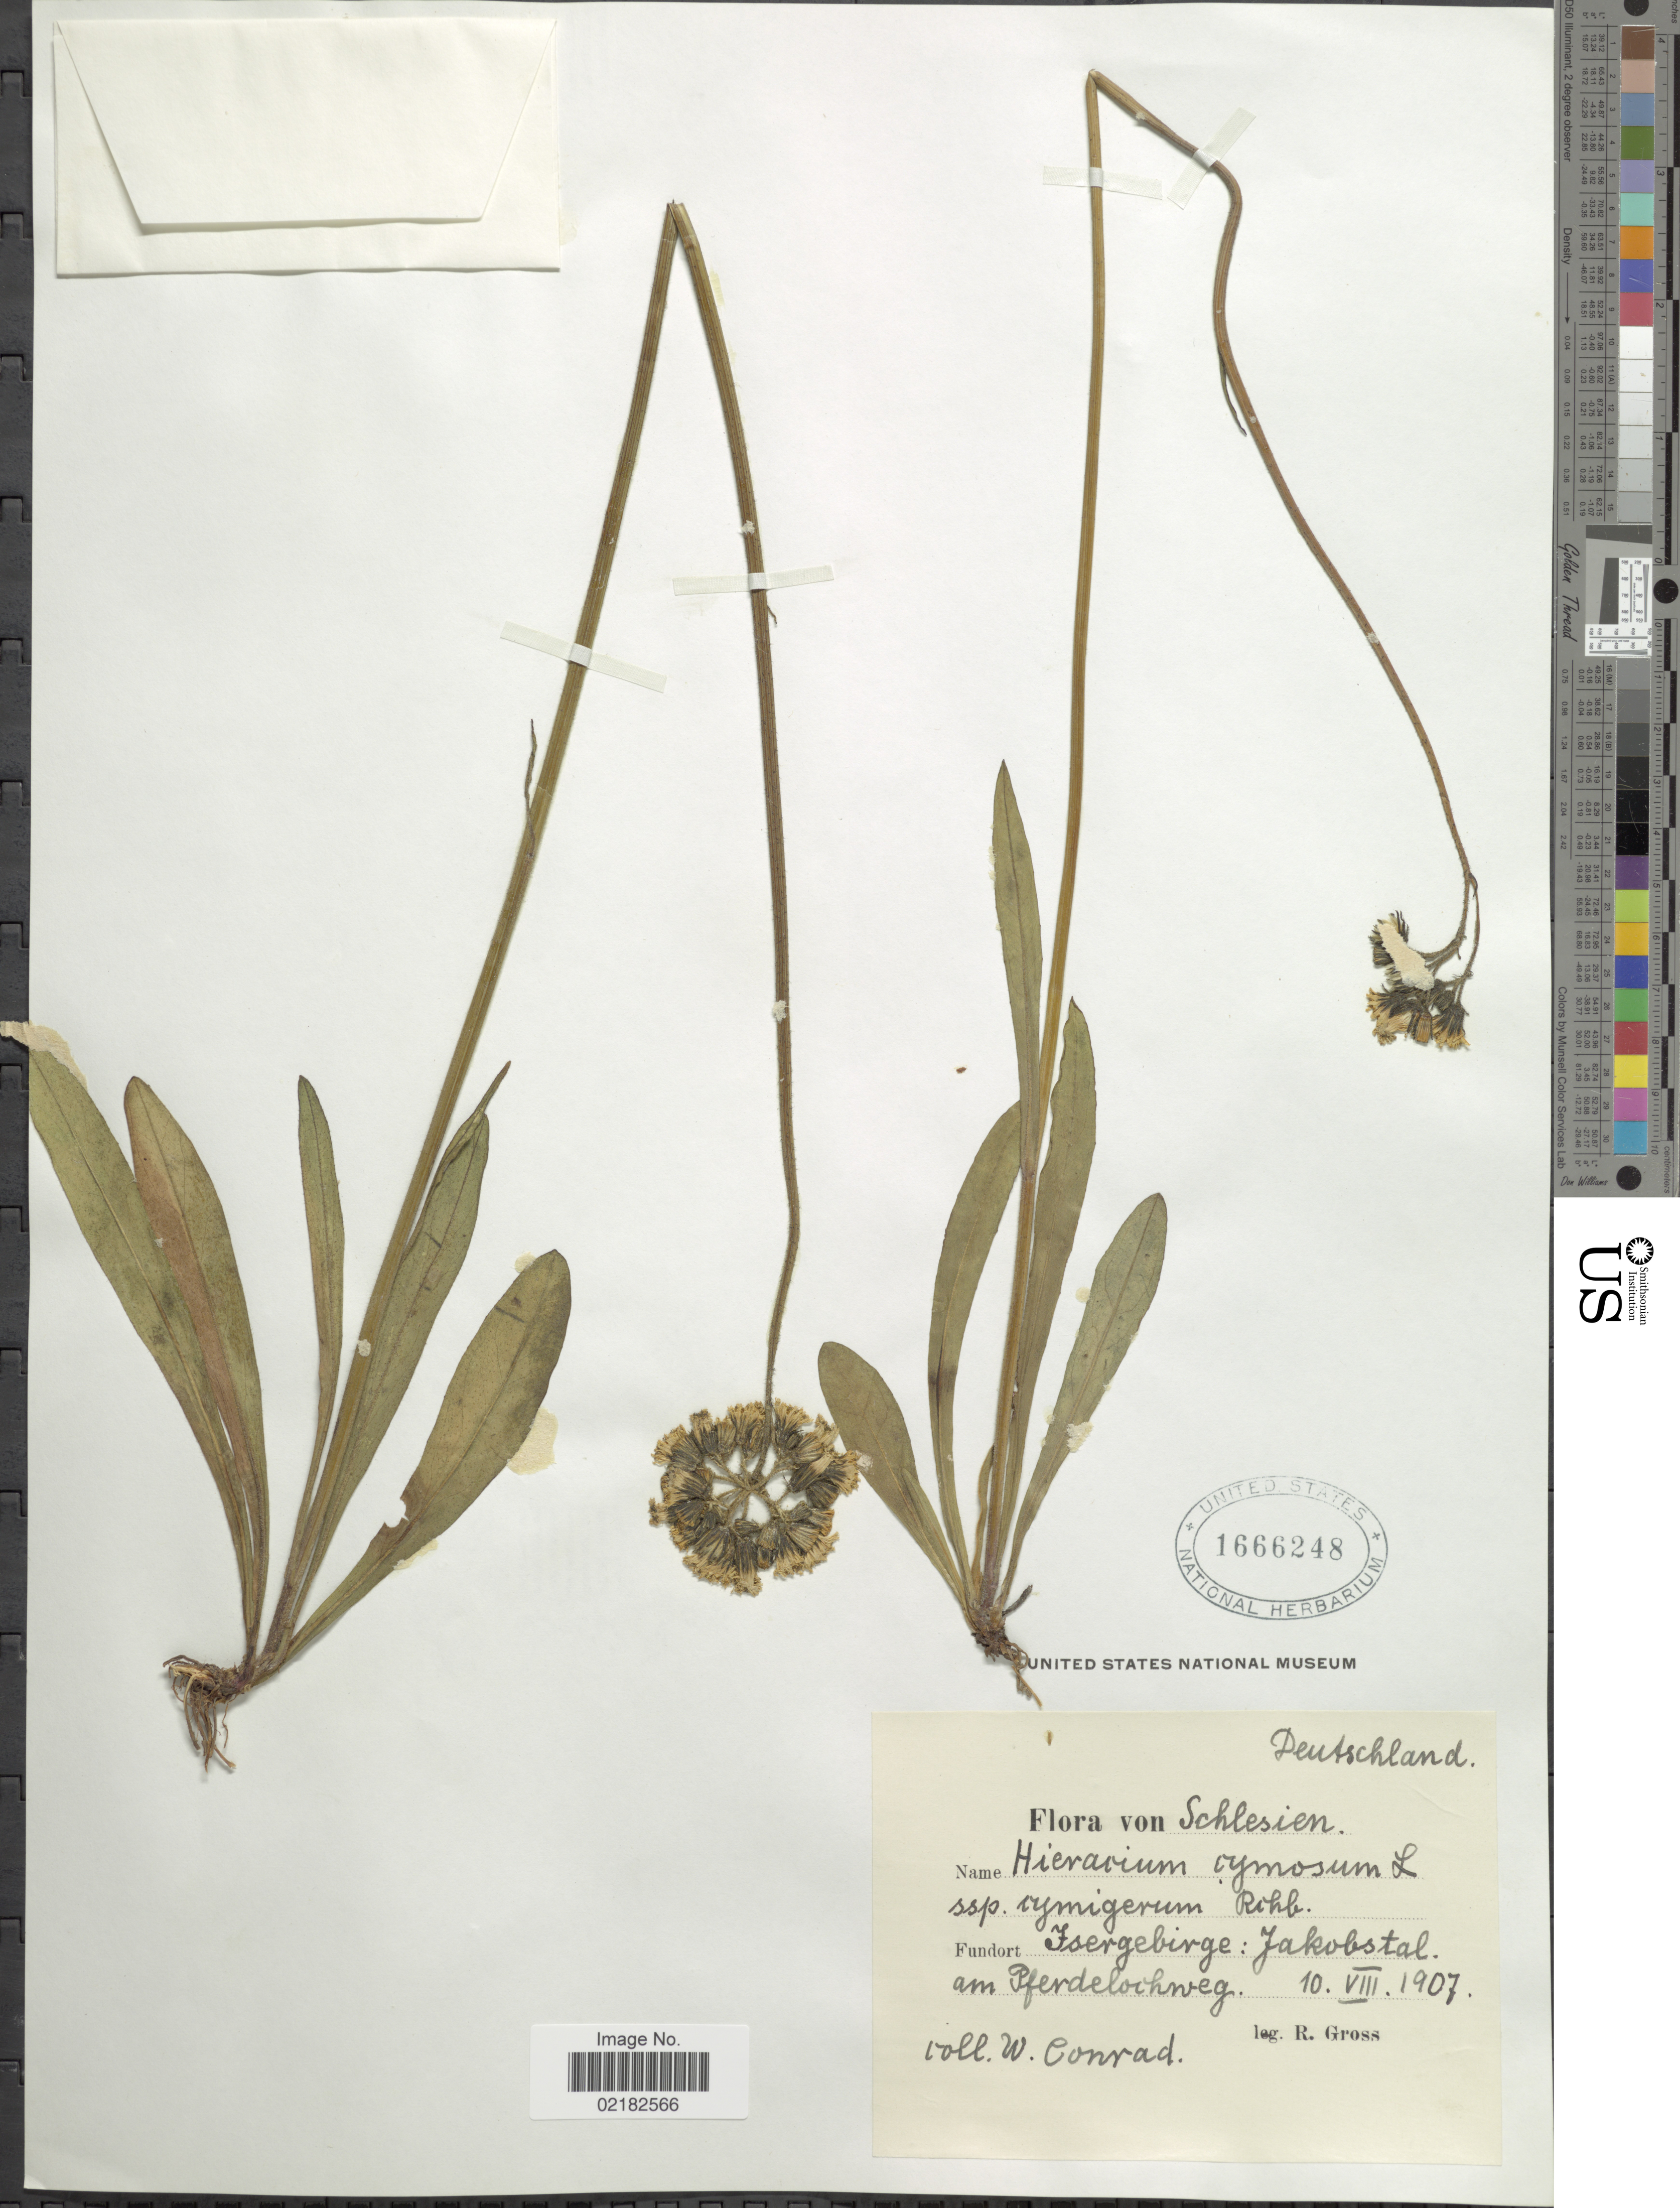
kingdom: Plantae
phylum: Tracheophyta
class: Magnoliopsida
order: Asterales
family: Asteraceae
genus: Pilosella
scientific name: Pilosella cymiflora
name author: (Näg. & Peter) S. Bräut. & Greuter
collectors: W. Conrad & R. Gross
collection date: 1907-08-10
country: Germany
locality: Deutschland, Schlesien, Isergebirge, Jakobstal, am Pferdelochweg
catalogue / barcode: US 1666248